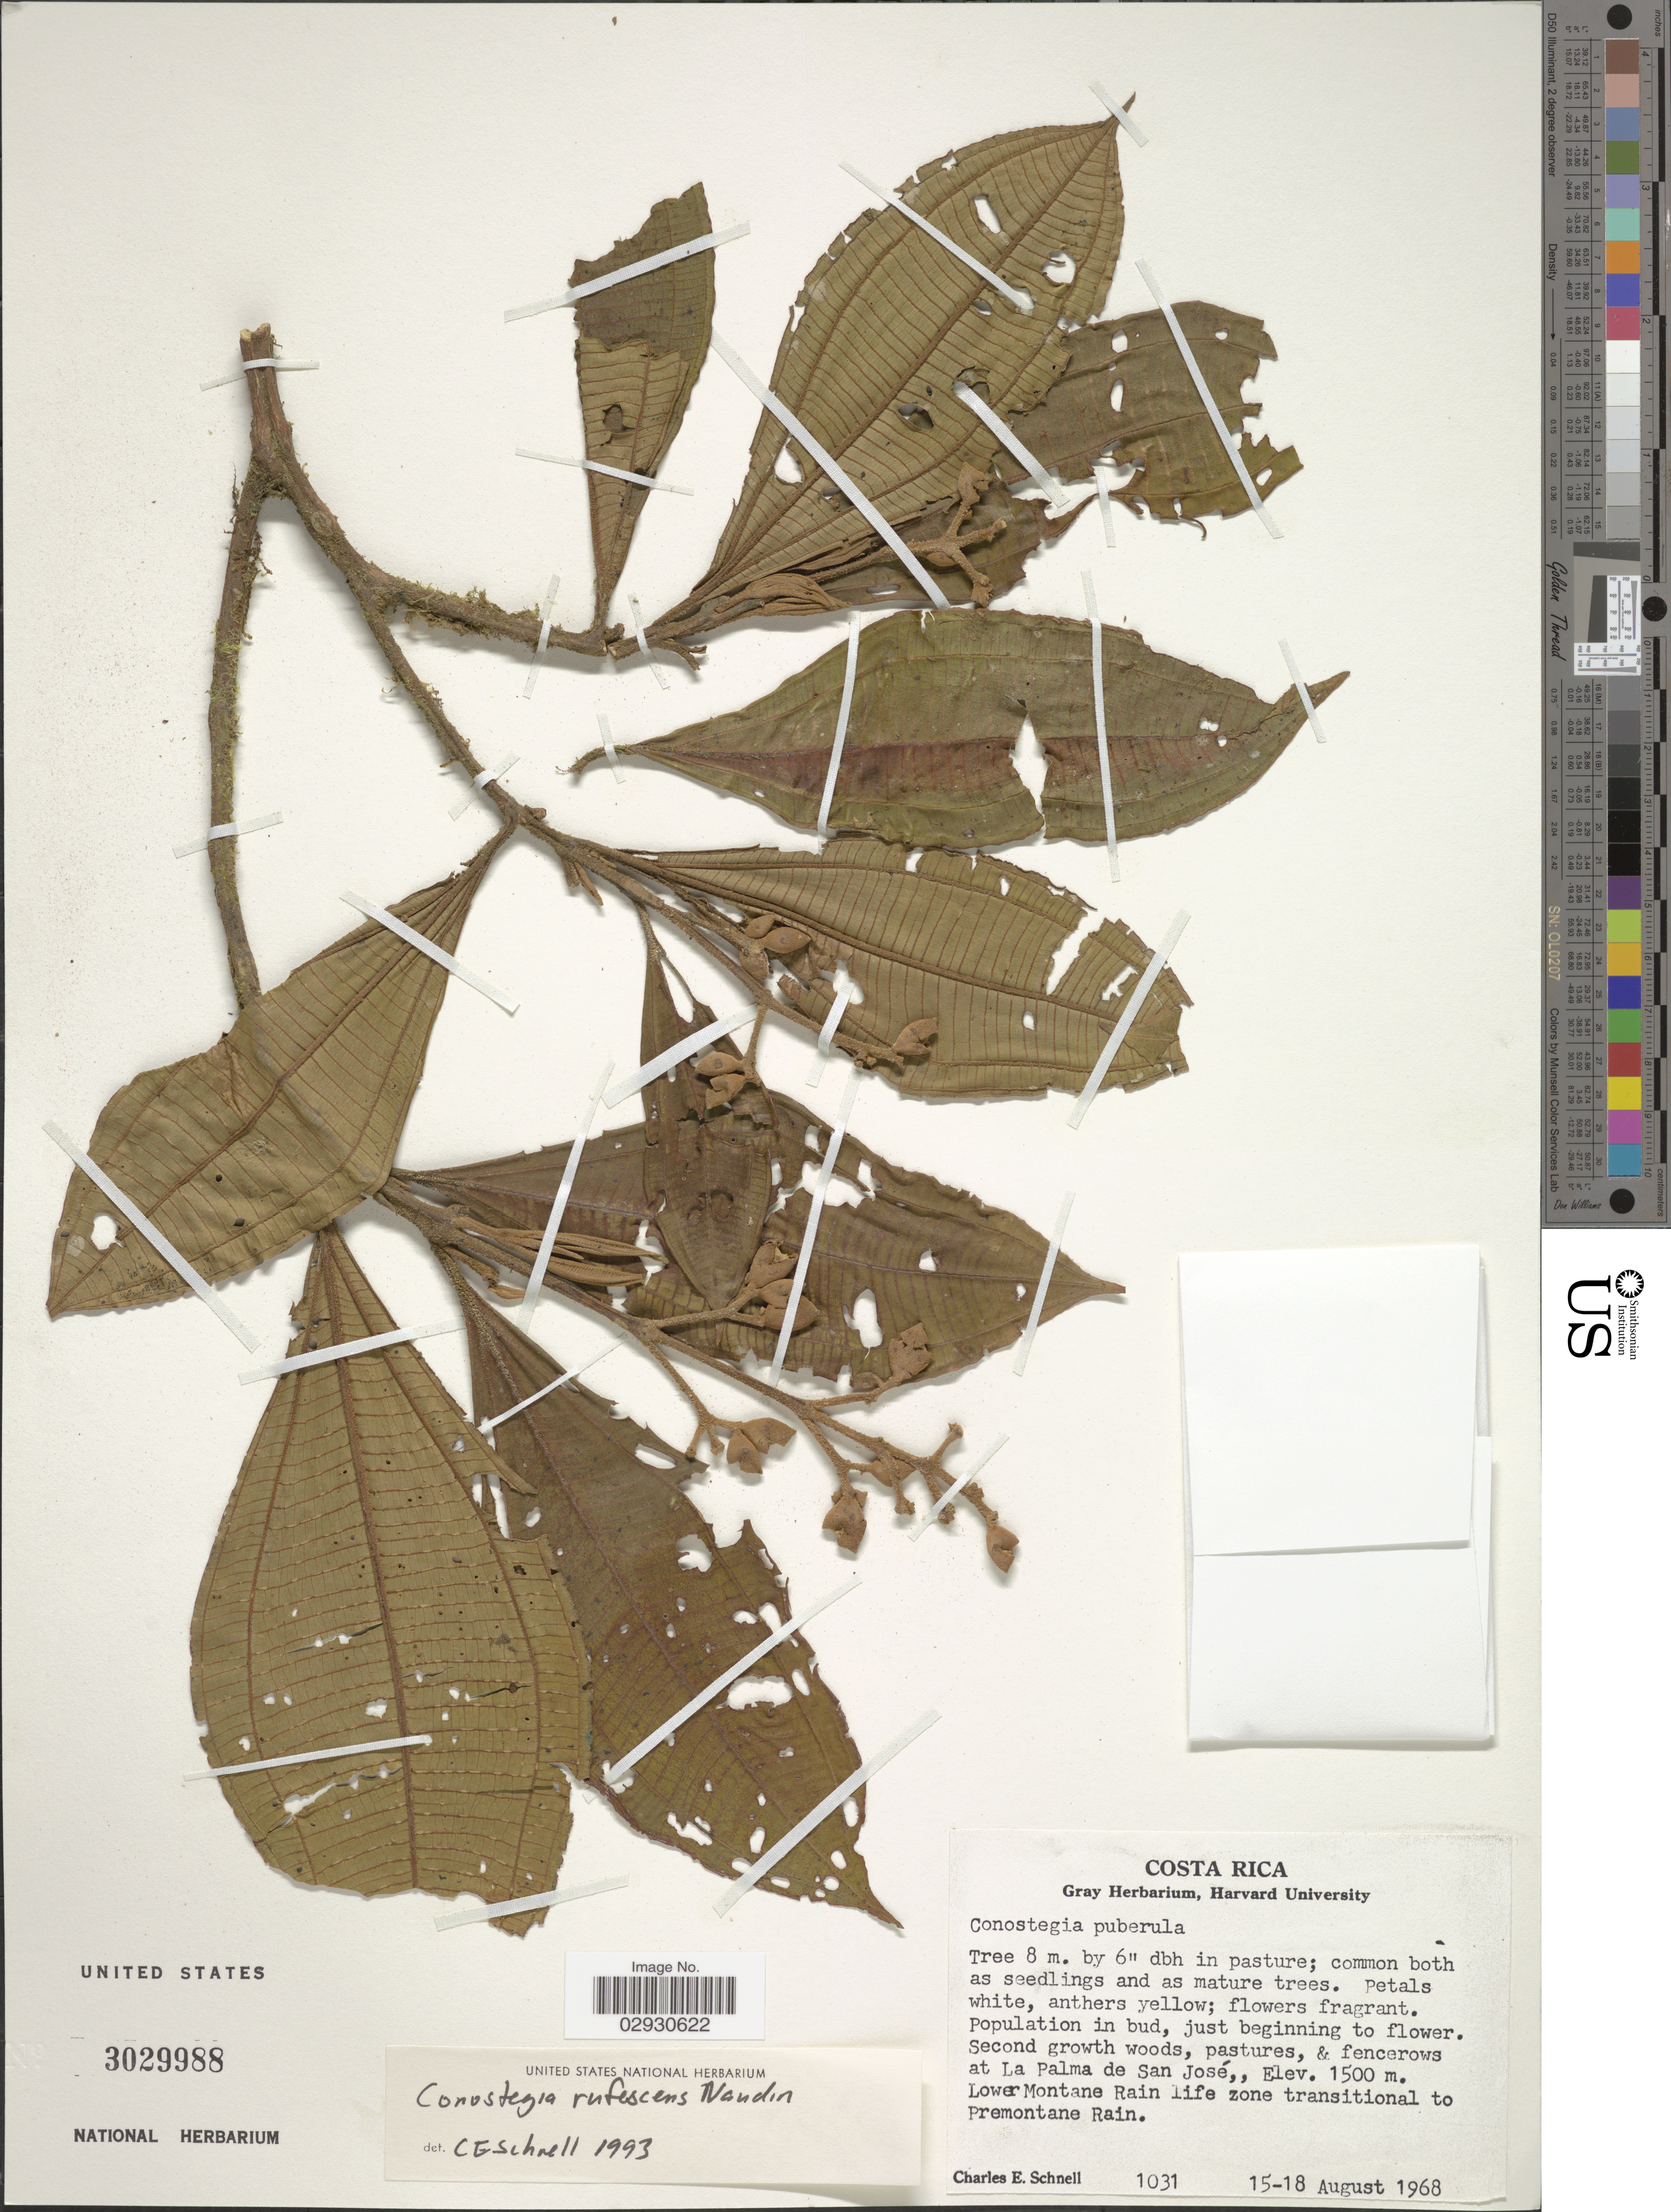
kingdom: Plantae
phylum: Tracheophyta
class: Magnoliopsida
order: Myrtales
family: Melastomataceae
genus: Conostegia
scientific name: Conostegia rufescens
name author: Naudin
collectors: C. Schnell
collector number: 1031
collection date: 1968-08-15/1968-08-18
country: Costa Rica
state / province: San José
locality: La Palma de San José, Lower Montane Rain life zone transitional to Premontane Rain.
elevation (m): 1500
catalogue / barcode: US 3029988